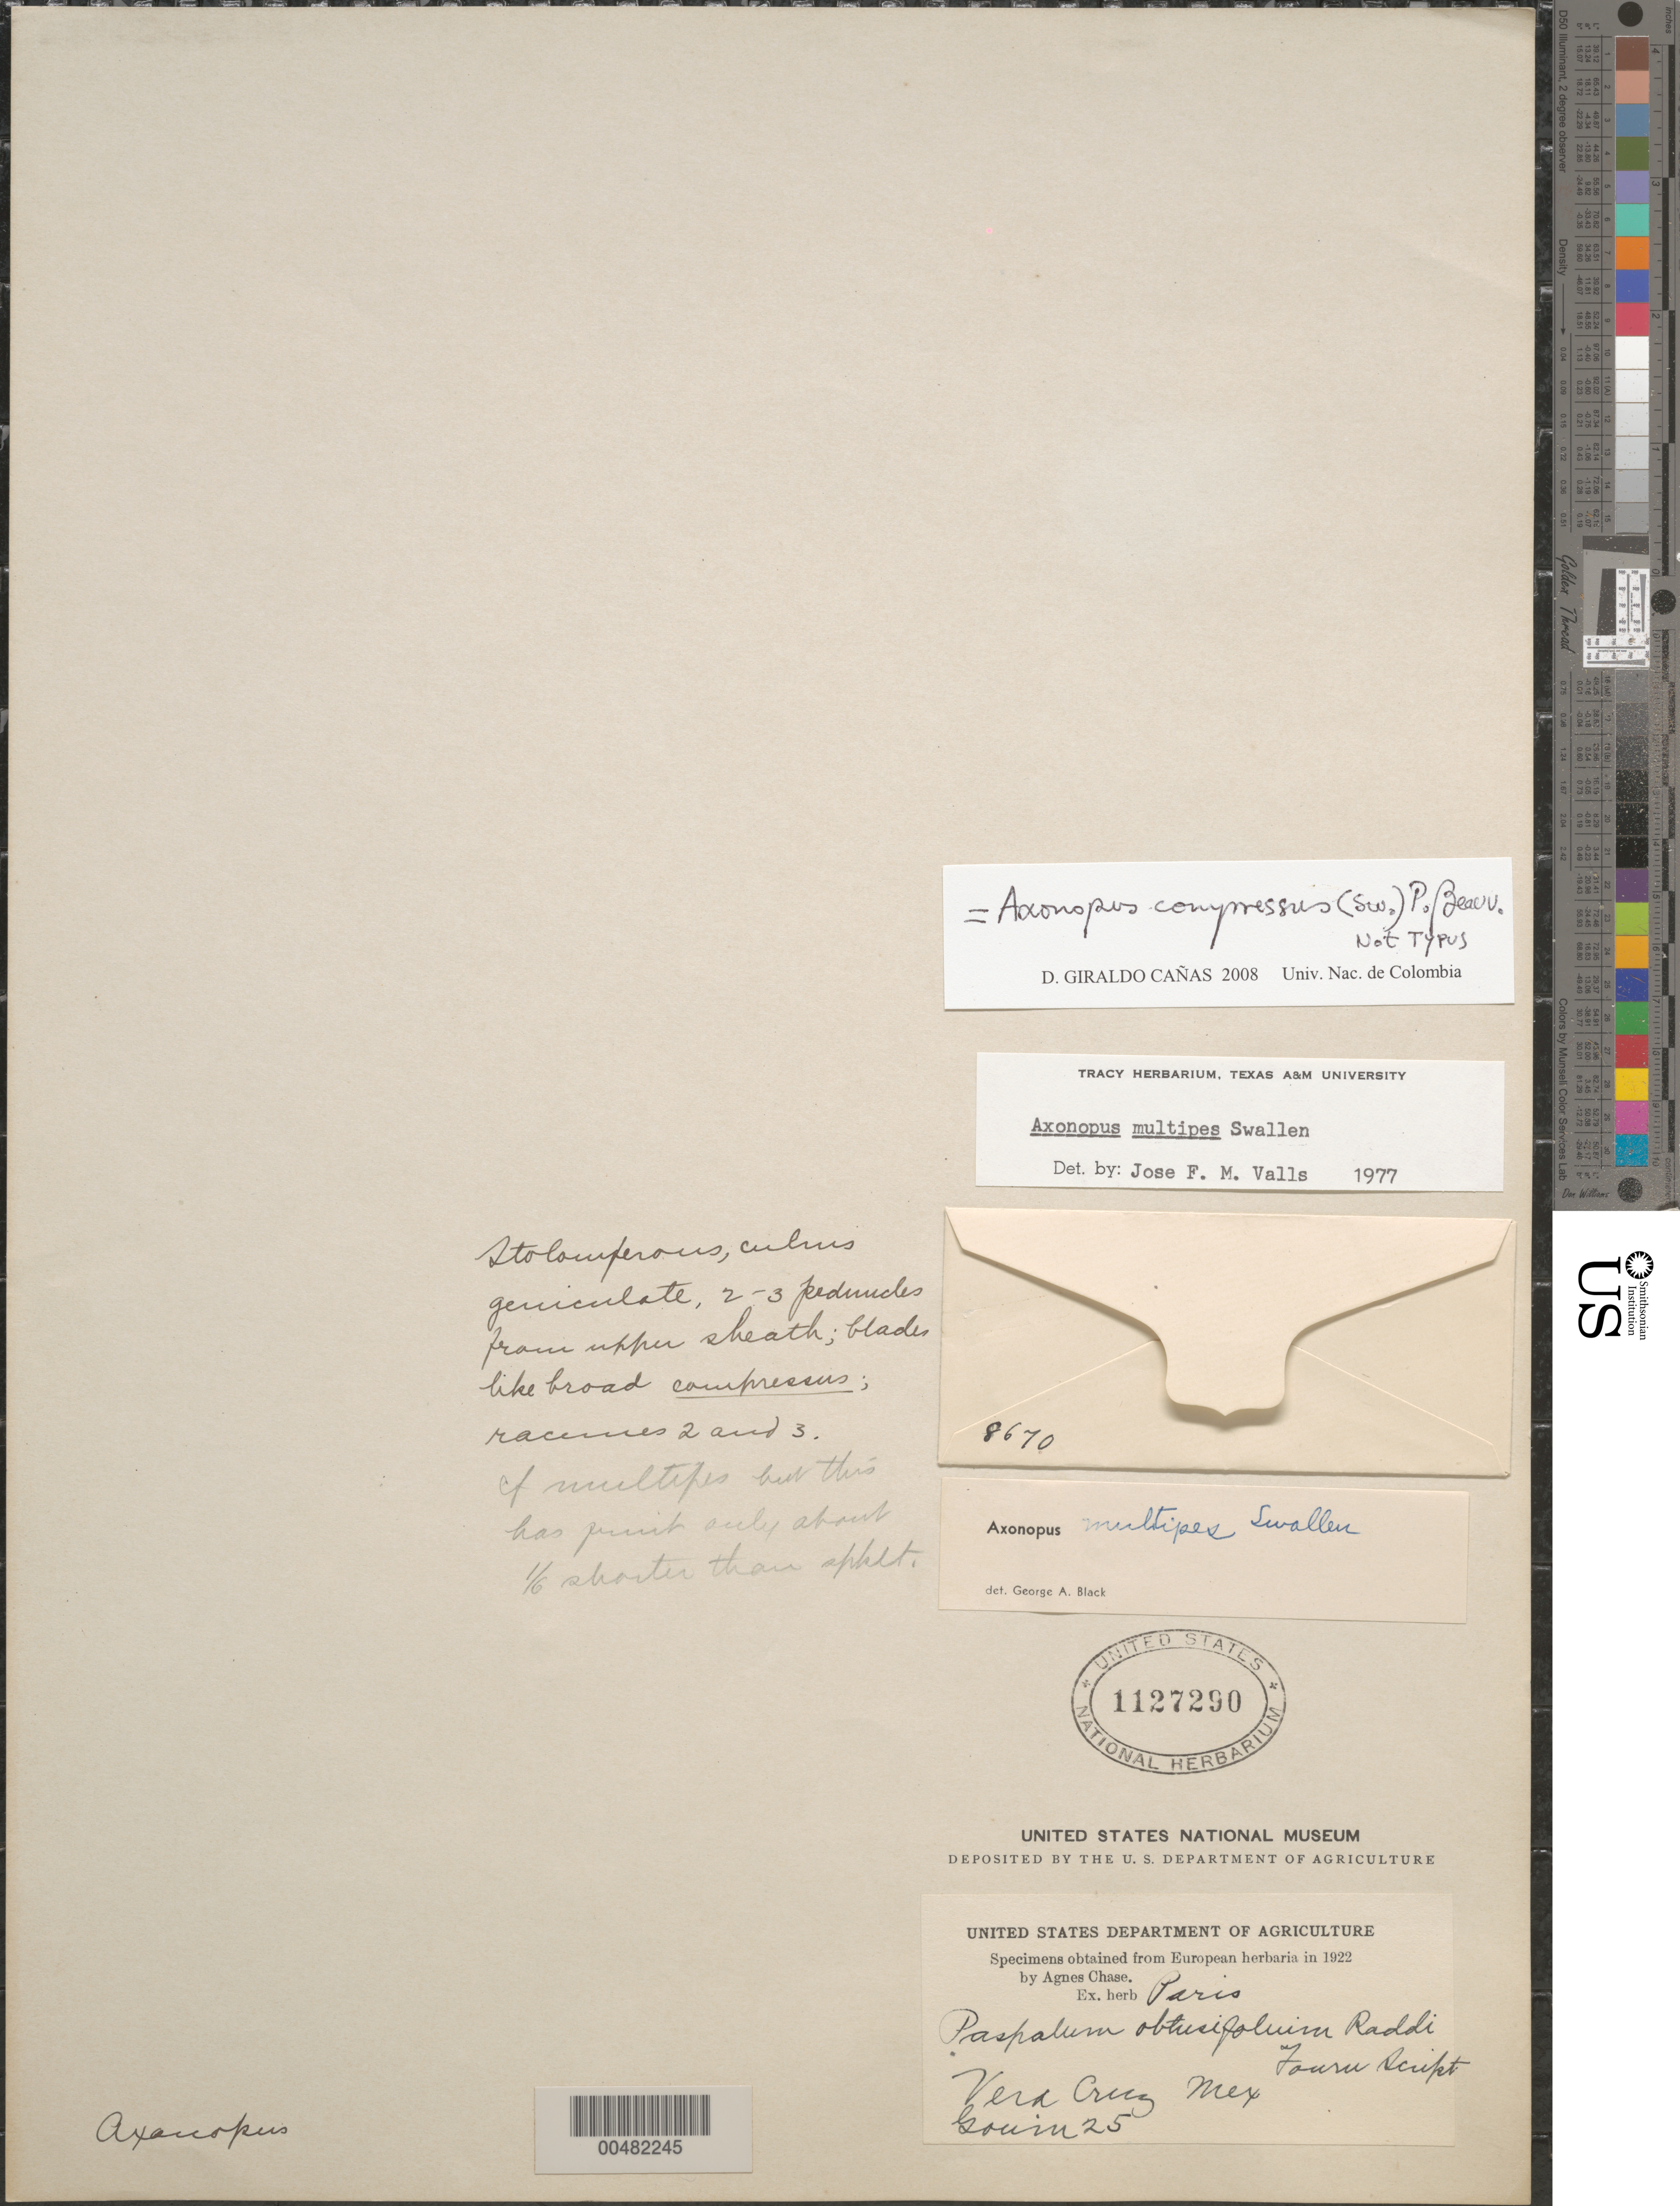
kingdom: Plantae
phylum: Tracheophyta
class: Liliopsida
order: Poales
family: Poaceae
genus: Axonopus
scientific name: Axonopus compressus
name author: (Sw.) P. Beauv.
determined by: Valls, J. F. M.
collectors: F. M. G. Gouin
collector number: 25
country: Mexico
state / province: Veracruz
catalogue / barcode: US 1127290